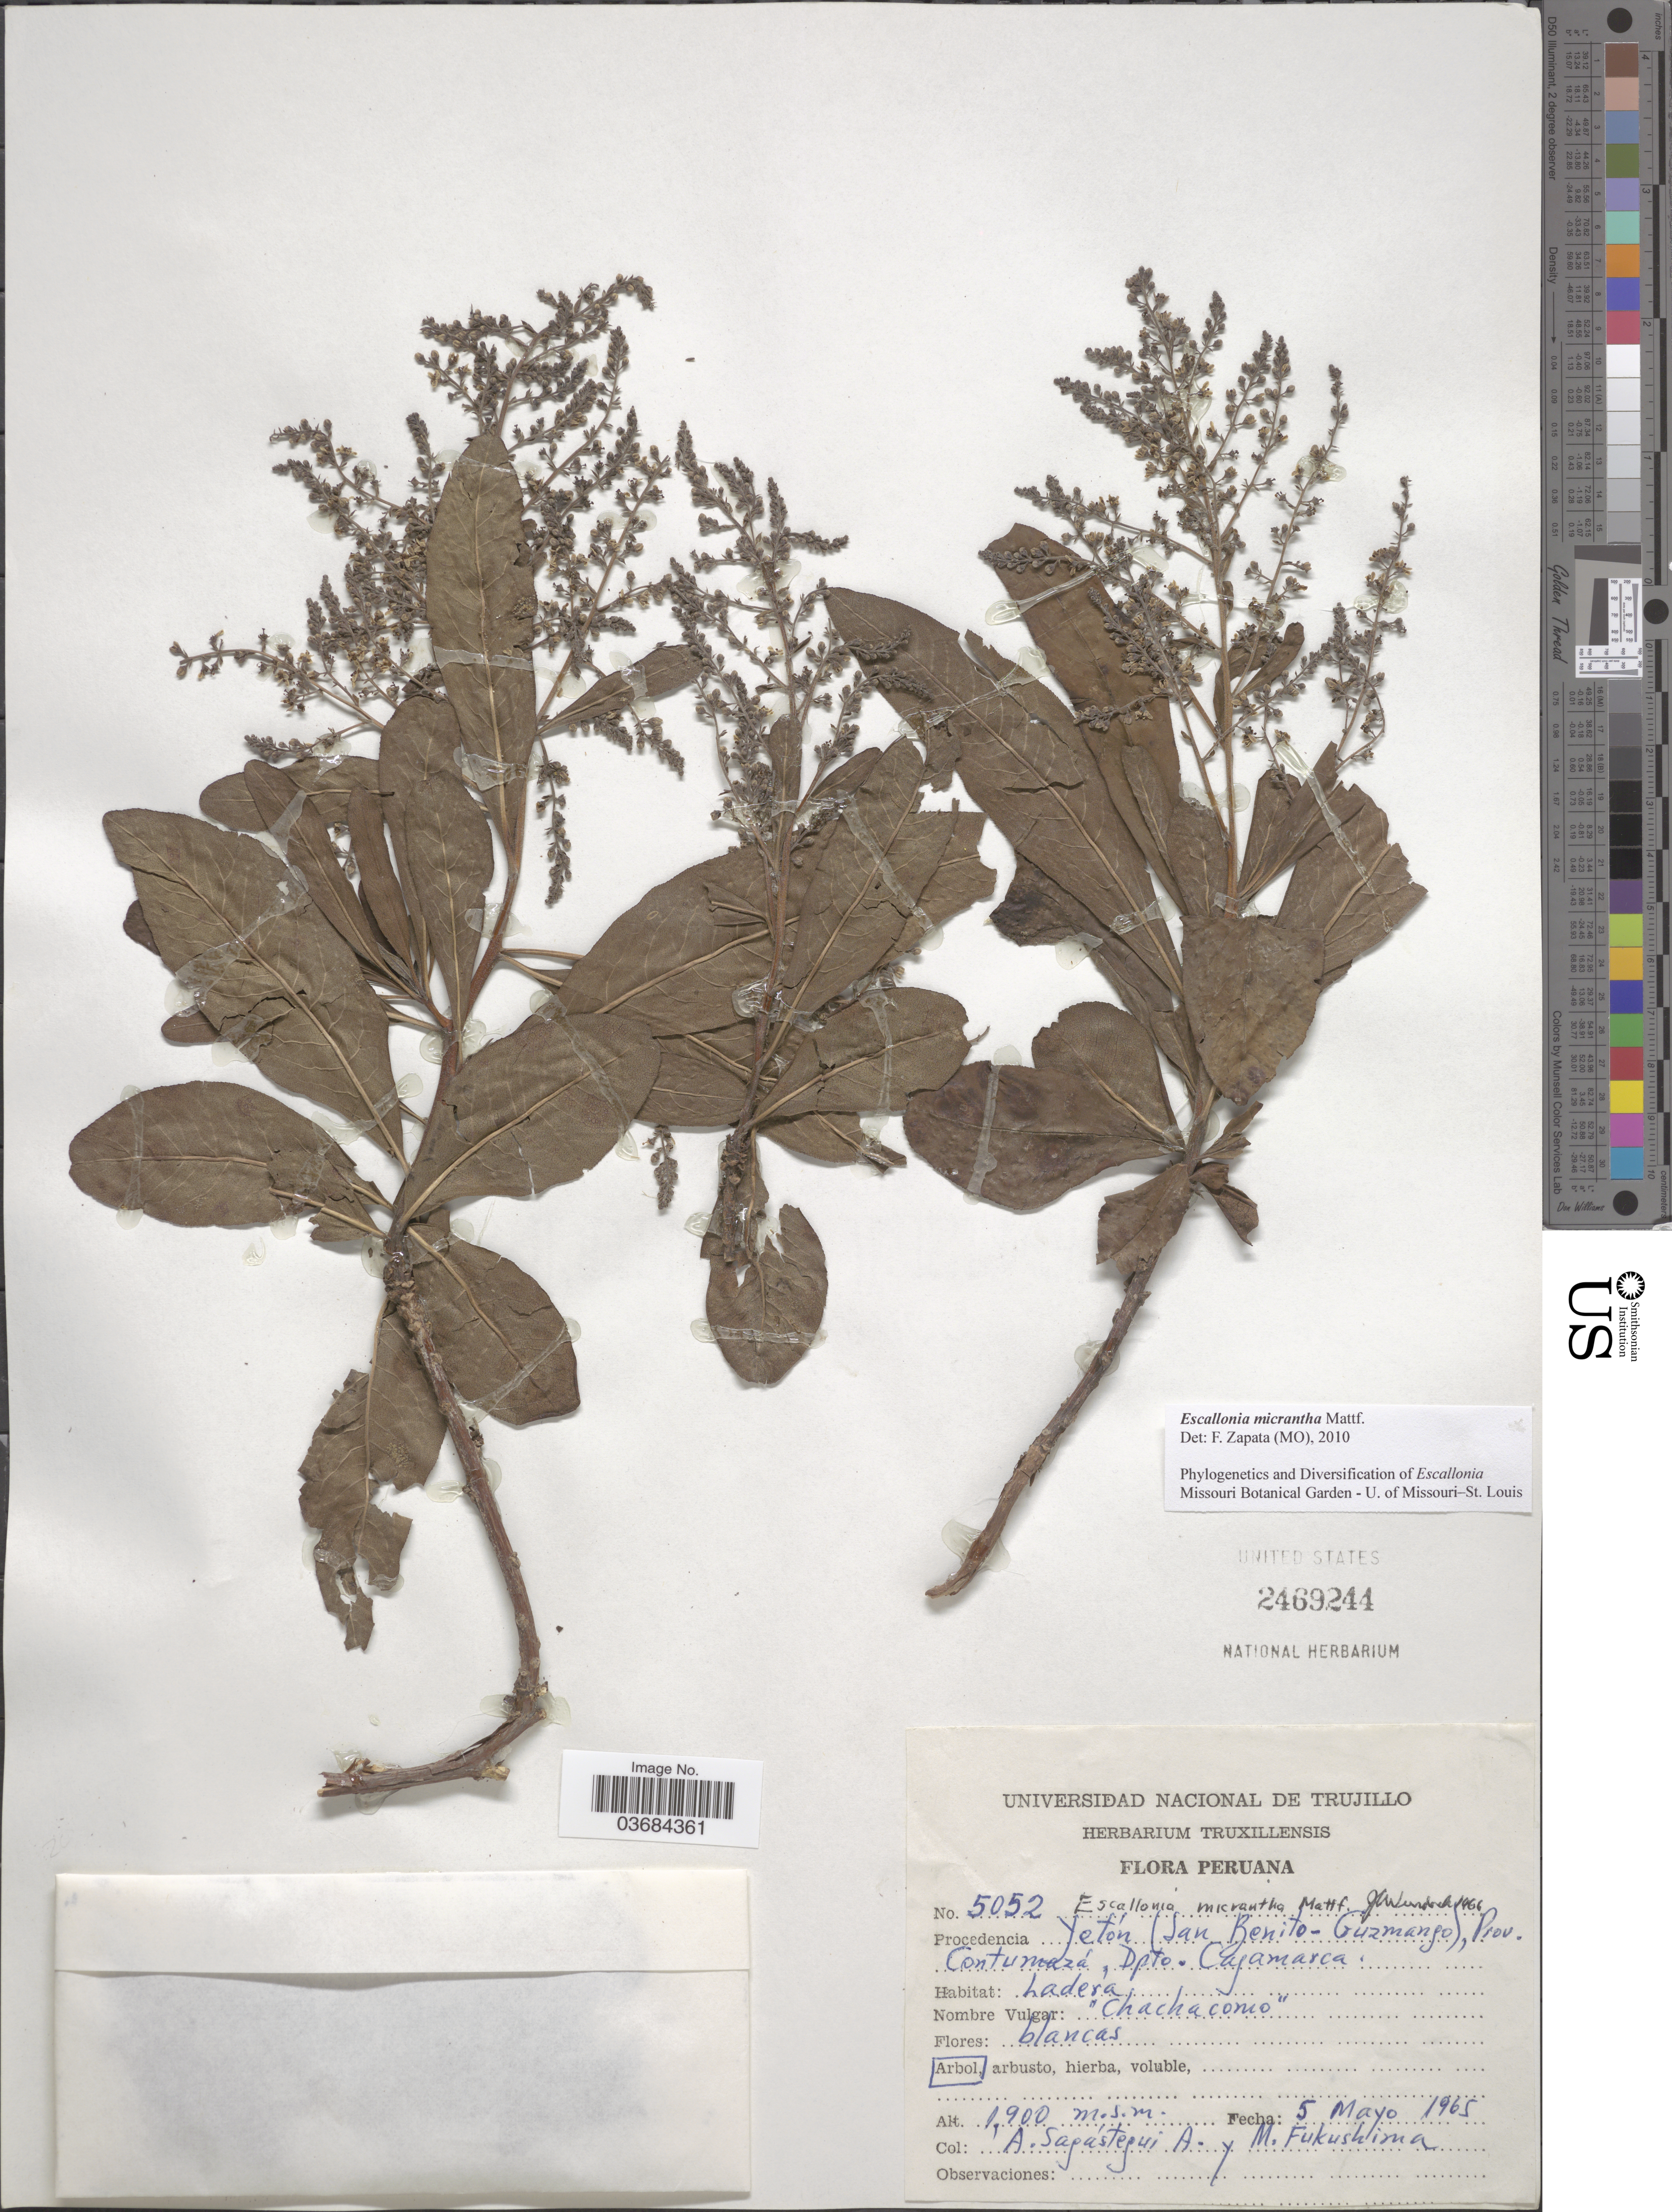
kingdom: Plantae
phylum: Tracheophyta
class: Magnoliopsida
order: Escalloniales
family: Escalloniaceae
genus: Escallonia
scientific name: Escallonia micrantha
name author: Mattf.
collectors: A. Sagástegui A. & M. Fukushima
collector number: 5052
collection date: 1965-05-05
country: Peru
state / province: Cajamarca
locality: Yetón (San Benito-Guzmango), Prov. Contumazá, Dpto. Cajamarca.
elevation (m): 1900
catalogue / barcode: US 2469244